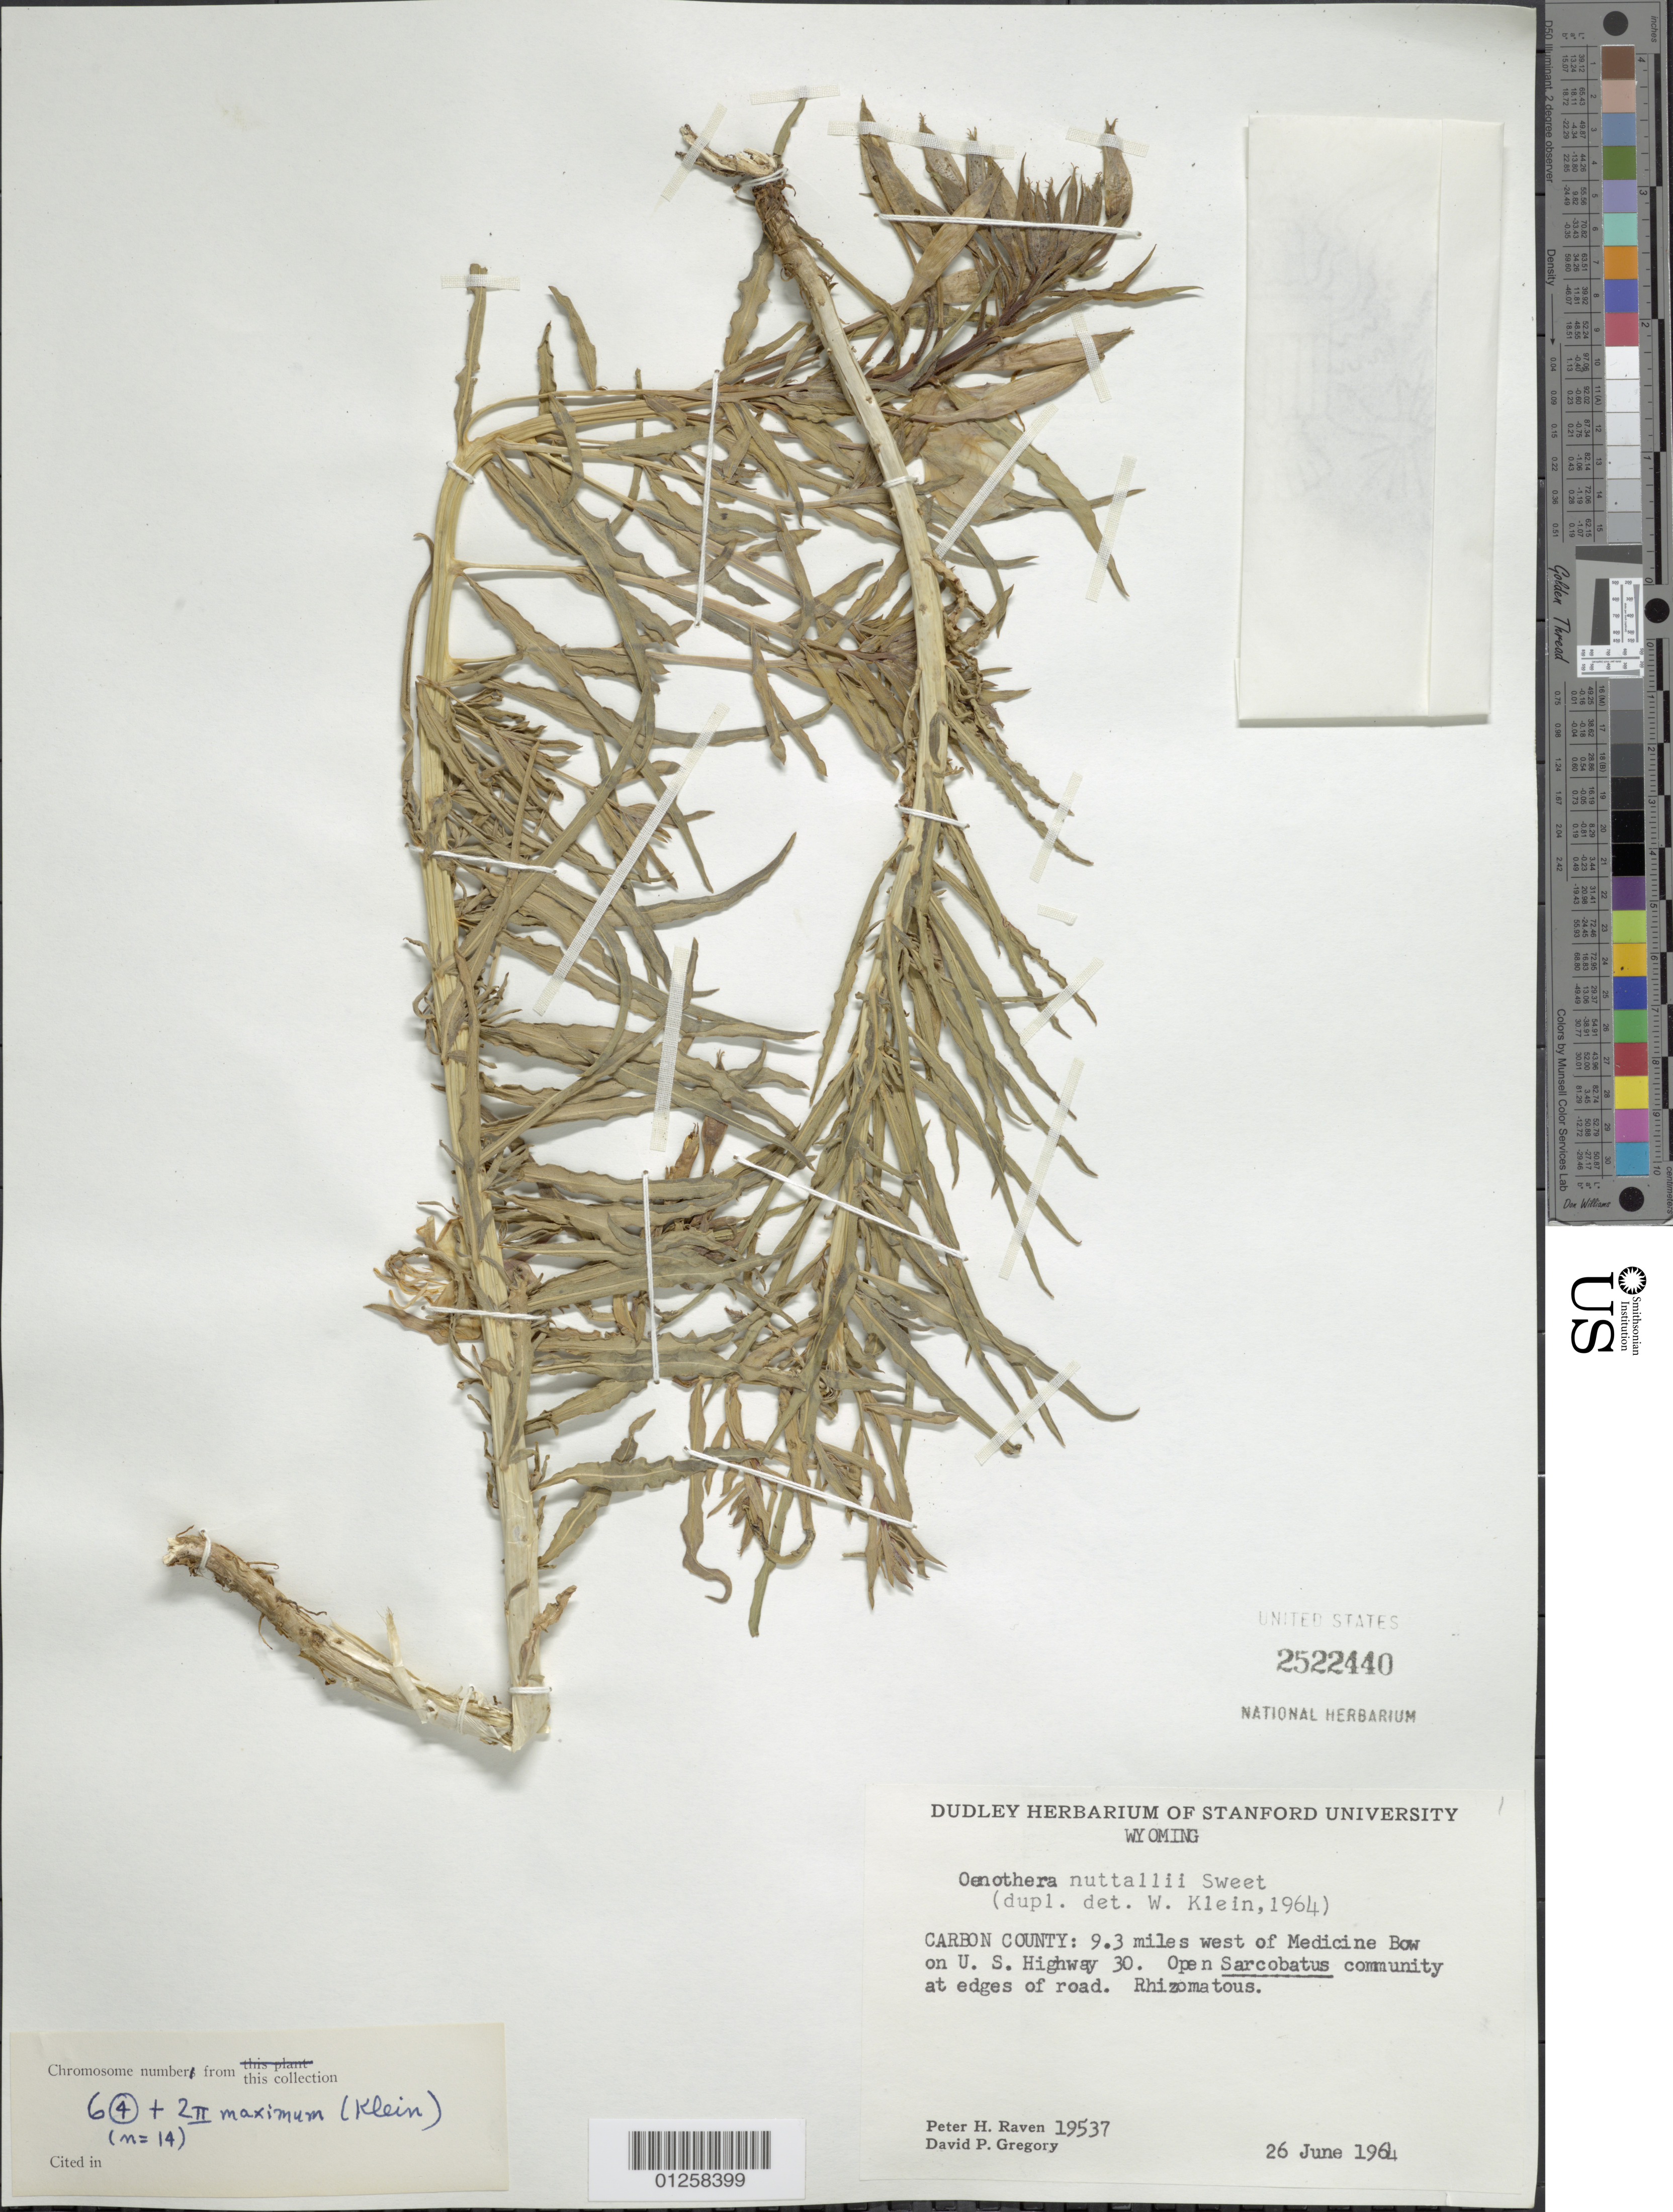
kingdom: Plantae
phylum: Tracheophyta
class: Magnoliopsida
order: Myrtales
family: Onagraceae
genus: Oenothera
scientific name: Oenothera nuttallii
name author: Sweet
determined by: Klein, W. M.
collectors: P. H. Raven & D. Gregory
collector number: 19537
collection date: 1964-06-26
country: United States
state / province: Wyoming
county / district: Carbon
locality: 9.3 miles west of Medicine Bow on U. S. Highway 30.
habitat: Edges of road.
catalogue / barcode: US 252240